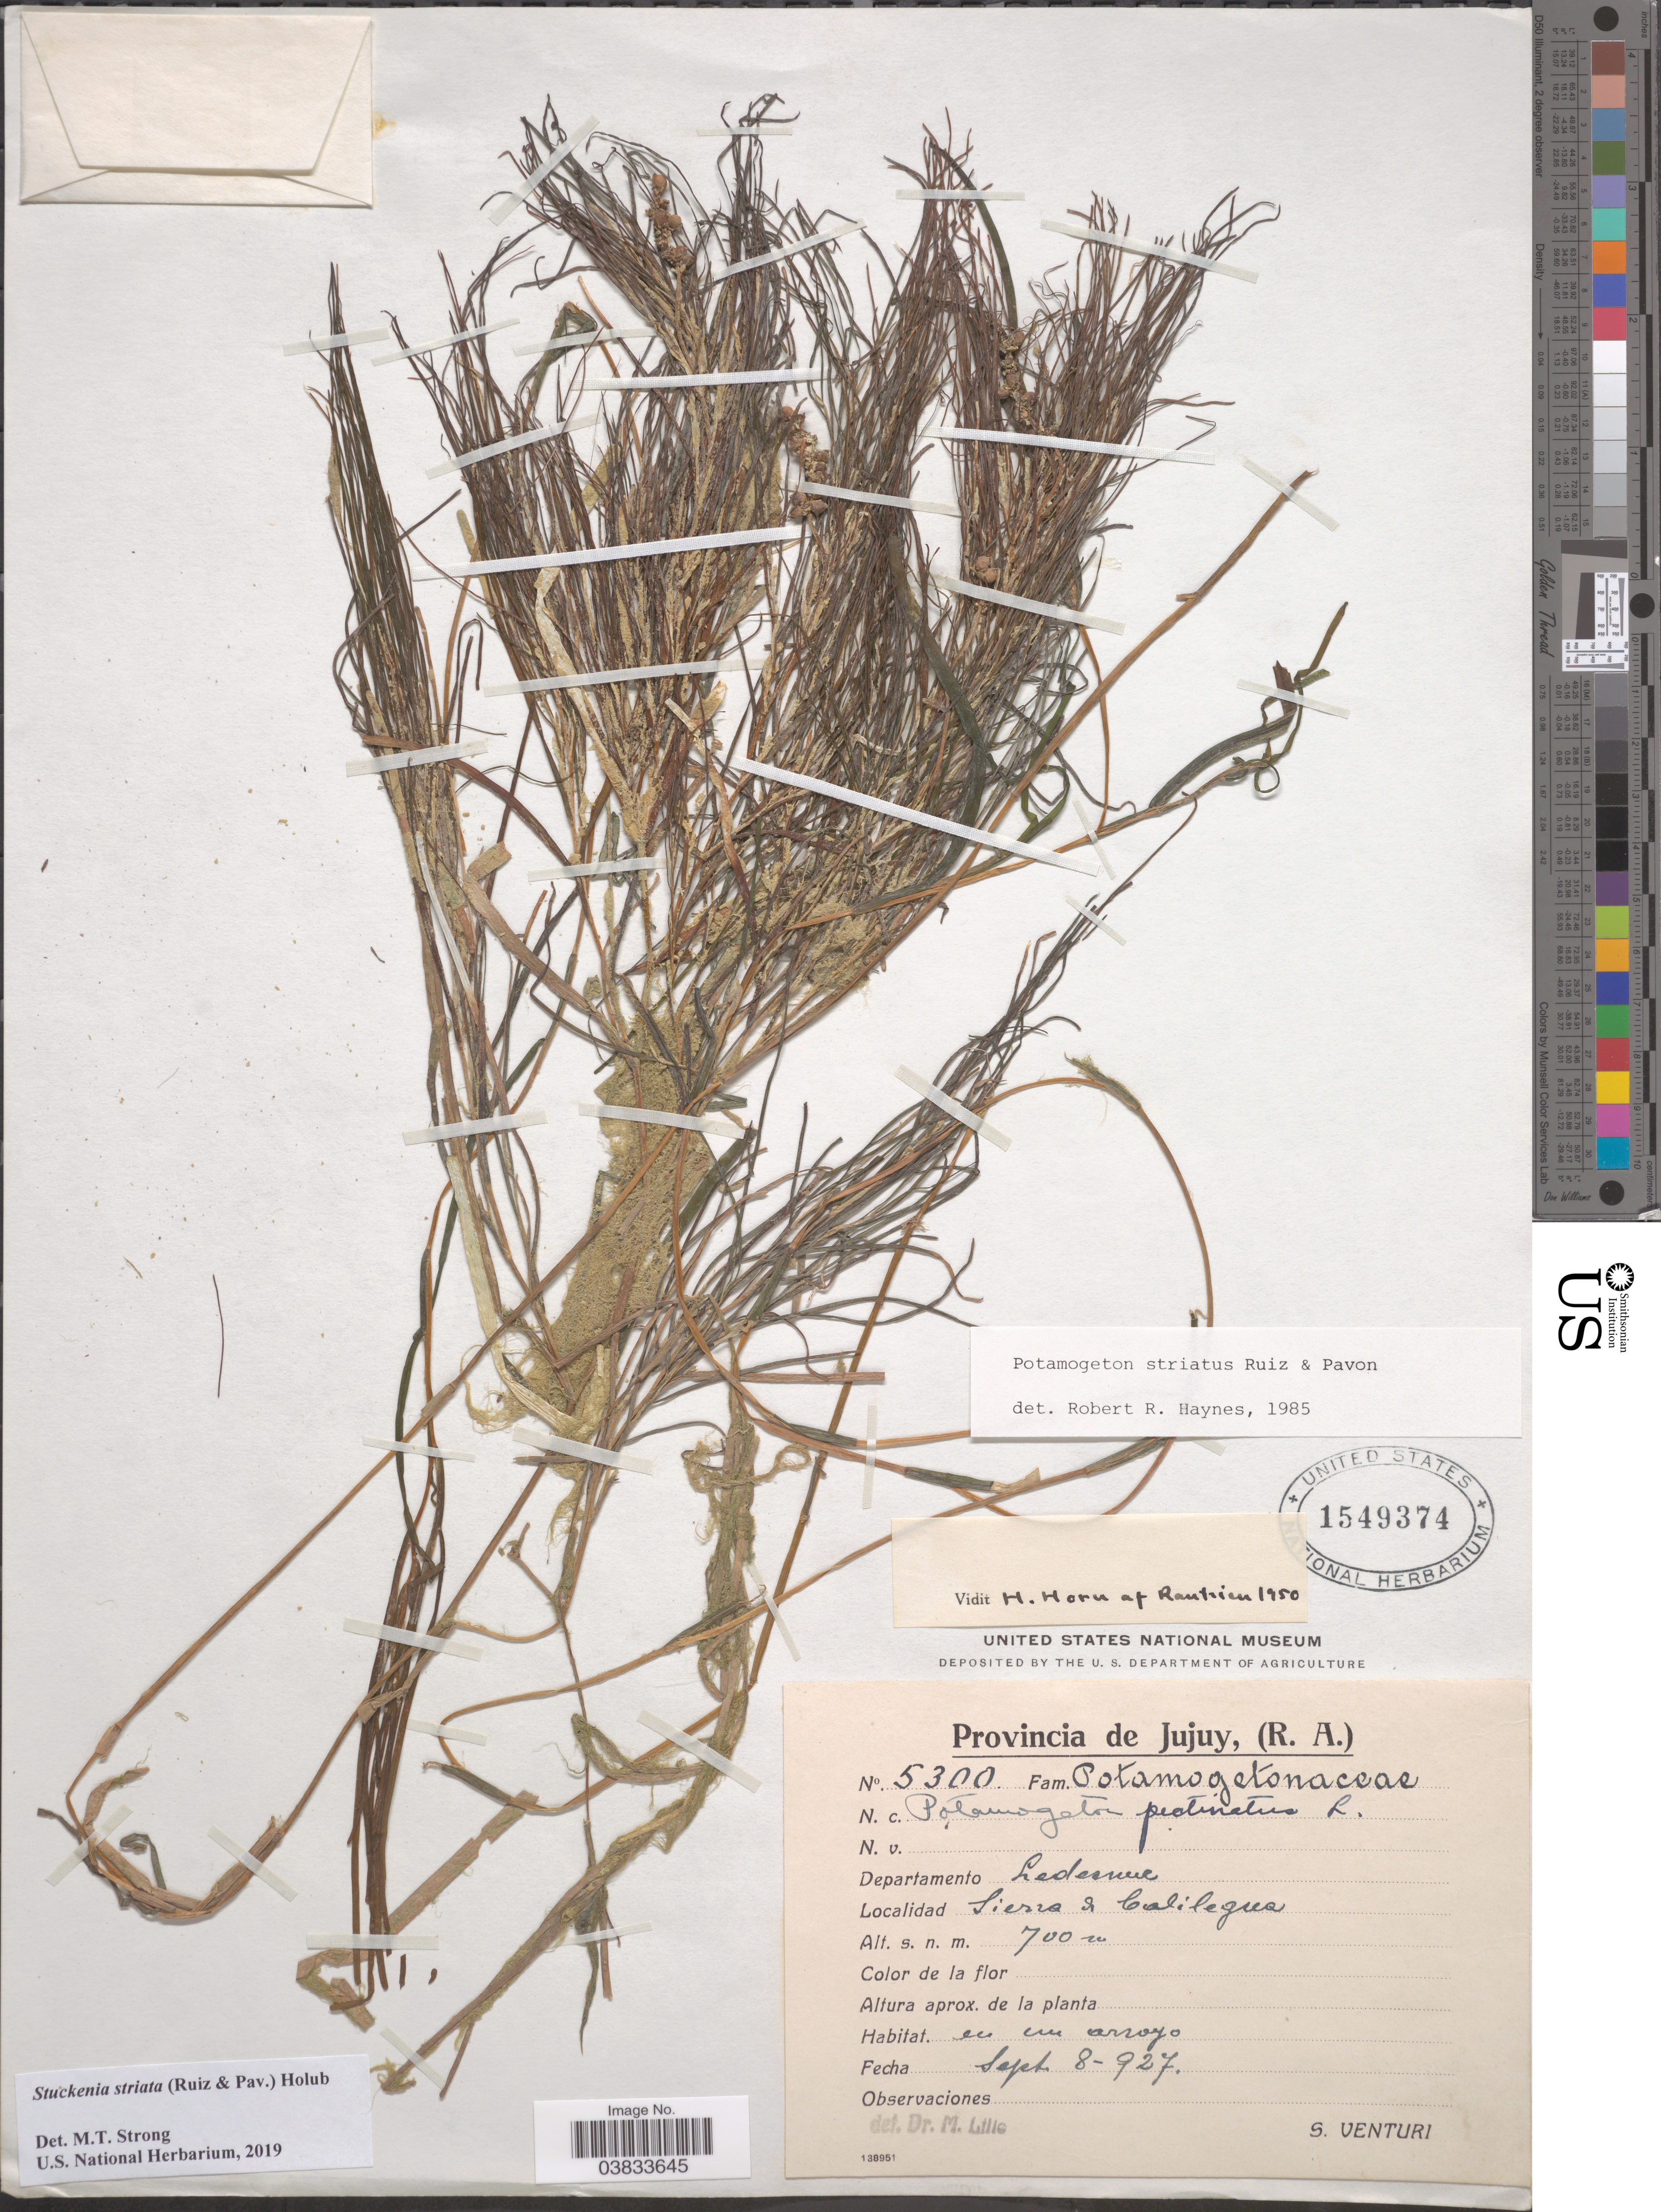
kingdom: Plantae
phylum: Tracheophyta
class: Liliopsida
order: Alismatales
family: Potamogetonaceae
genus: Stuckenia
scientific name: Stuckenia striata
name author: (Ruiz & Pav.) Holub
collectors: S. Venturi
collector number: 5300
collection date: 1927-09-08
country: Argentina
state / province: Jujuy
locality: Departamento Ledesma. Sierra de Calilegua.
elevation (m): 700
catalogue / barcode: US 1549374